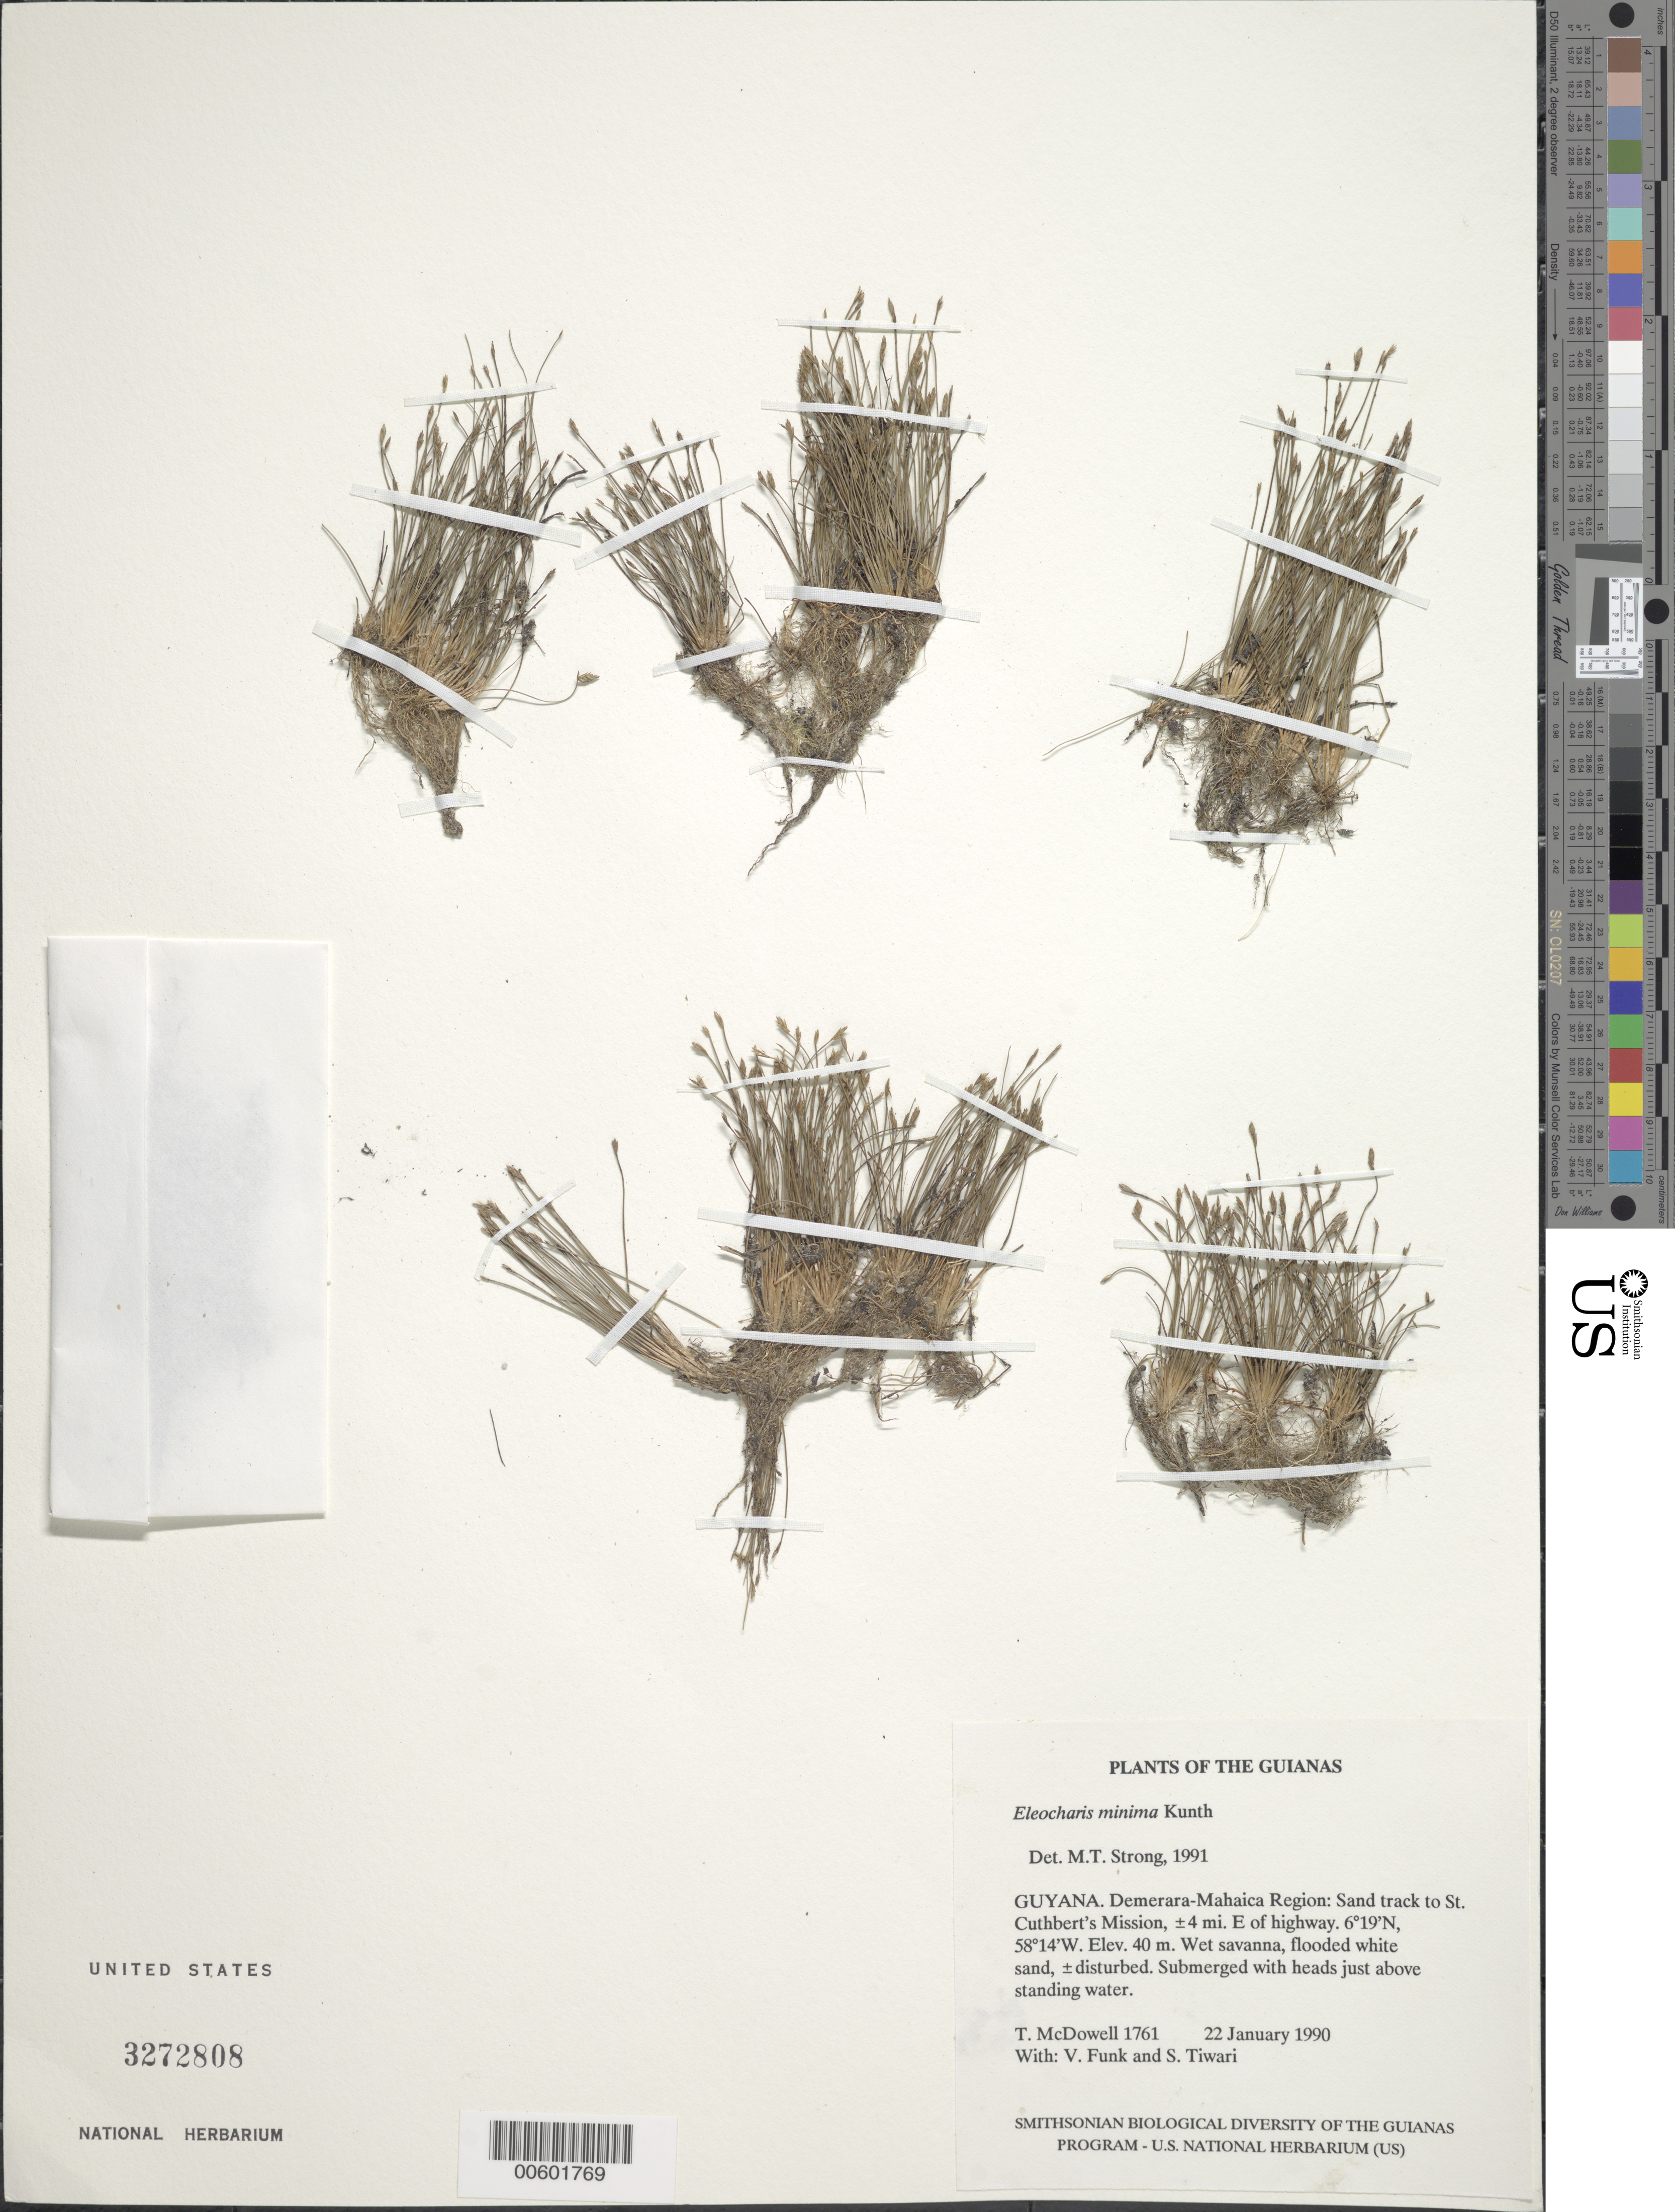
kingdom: Plantae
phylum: Tracheophyta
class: Liliopsida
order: Poales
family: Cyperaceae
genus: Eleocharis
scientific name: Eleocharis minima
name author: Kunth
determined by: Strong, M. T., (US), Smithsonian Institution - National Museum of Natural History (UNITED STATES)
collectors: T. McDowell, V. Funk & S. Tiwari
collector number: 1761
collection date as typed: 22 January 1990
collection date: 1990-01-22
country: Guyana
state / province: Demerara-Mahaica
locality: Sand track to St. Cuthbert's Mission, ±4 miles East of highway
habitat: Wet savanna, flooded white sand, ±disturbed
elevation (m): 40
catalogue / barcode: US 3272808